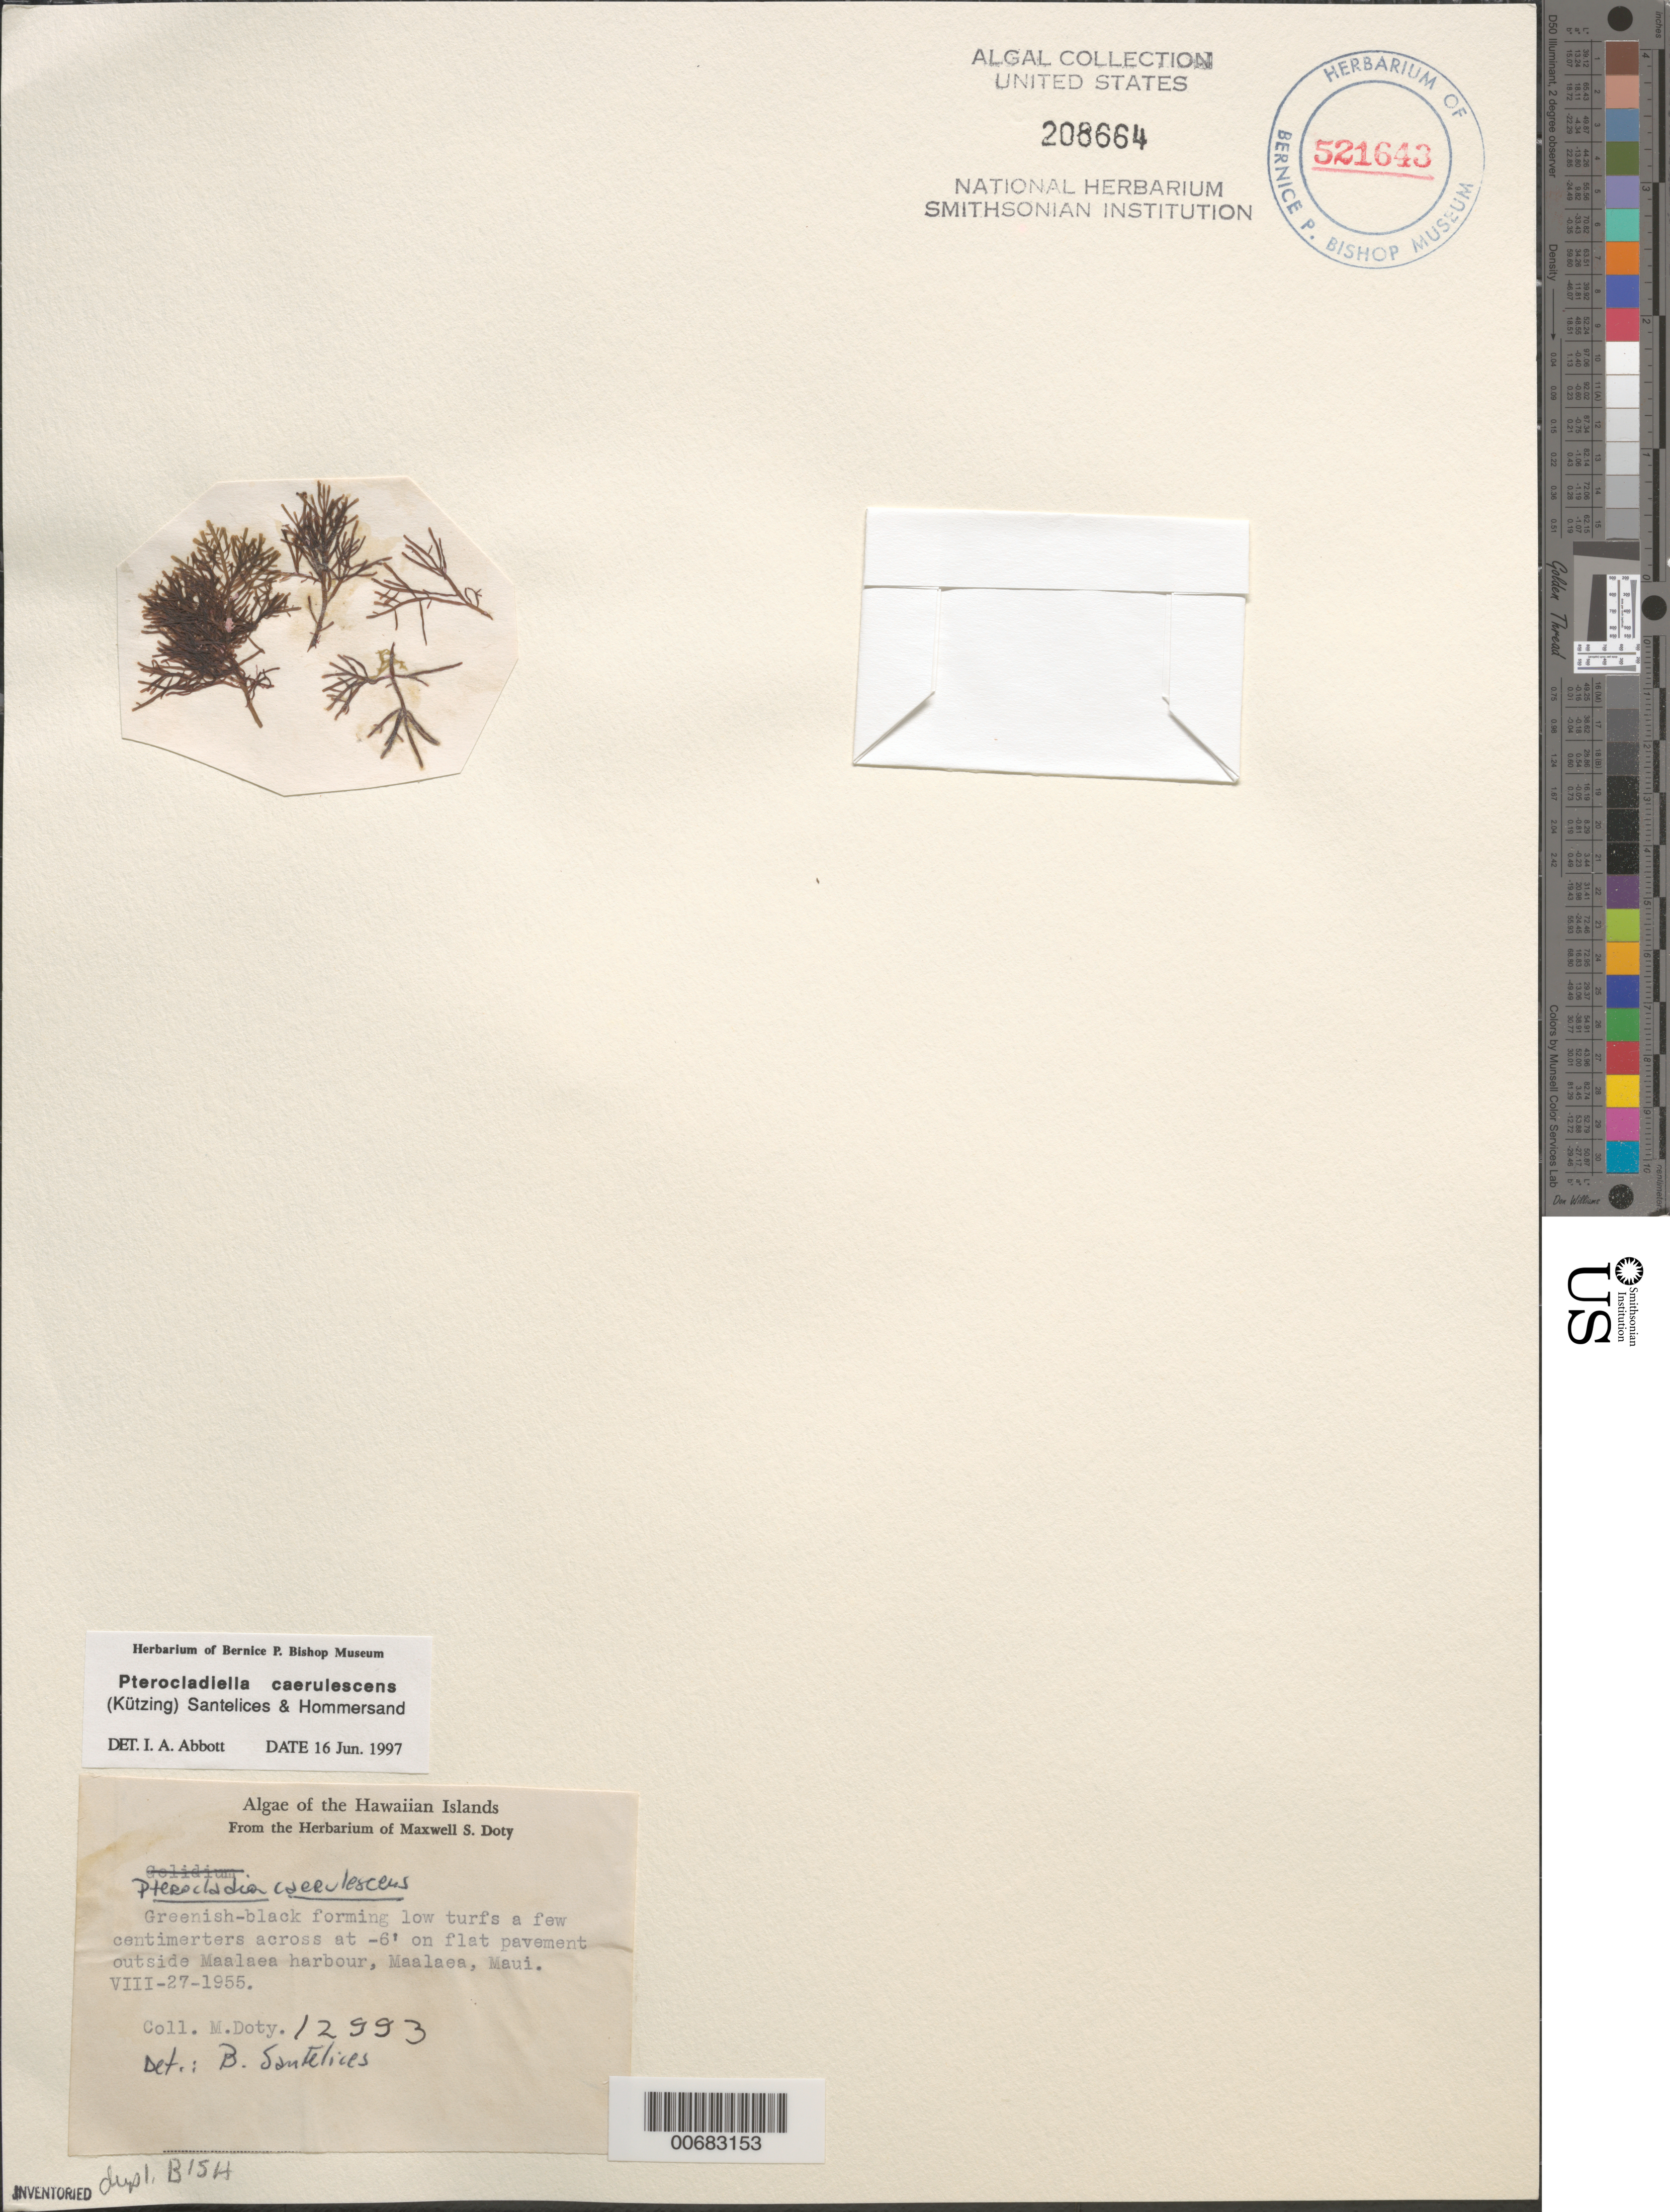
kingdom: Plantae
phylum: Rhodophyta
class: Florideophyceae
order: Gelidiales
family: Pterocladiaceae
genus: Pterocladiella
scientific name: Pterocladiella caerulescens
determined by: Abbott, Isabella A.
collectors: M. S. Doty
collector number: MSD 12993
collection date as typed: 27 Aug 1955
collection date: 1955-08-27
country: United States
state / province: Hawaii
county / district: Maui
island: Maui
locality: Maalaea Harbor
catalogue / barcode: US 208664